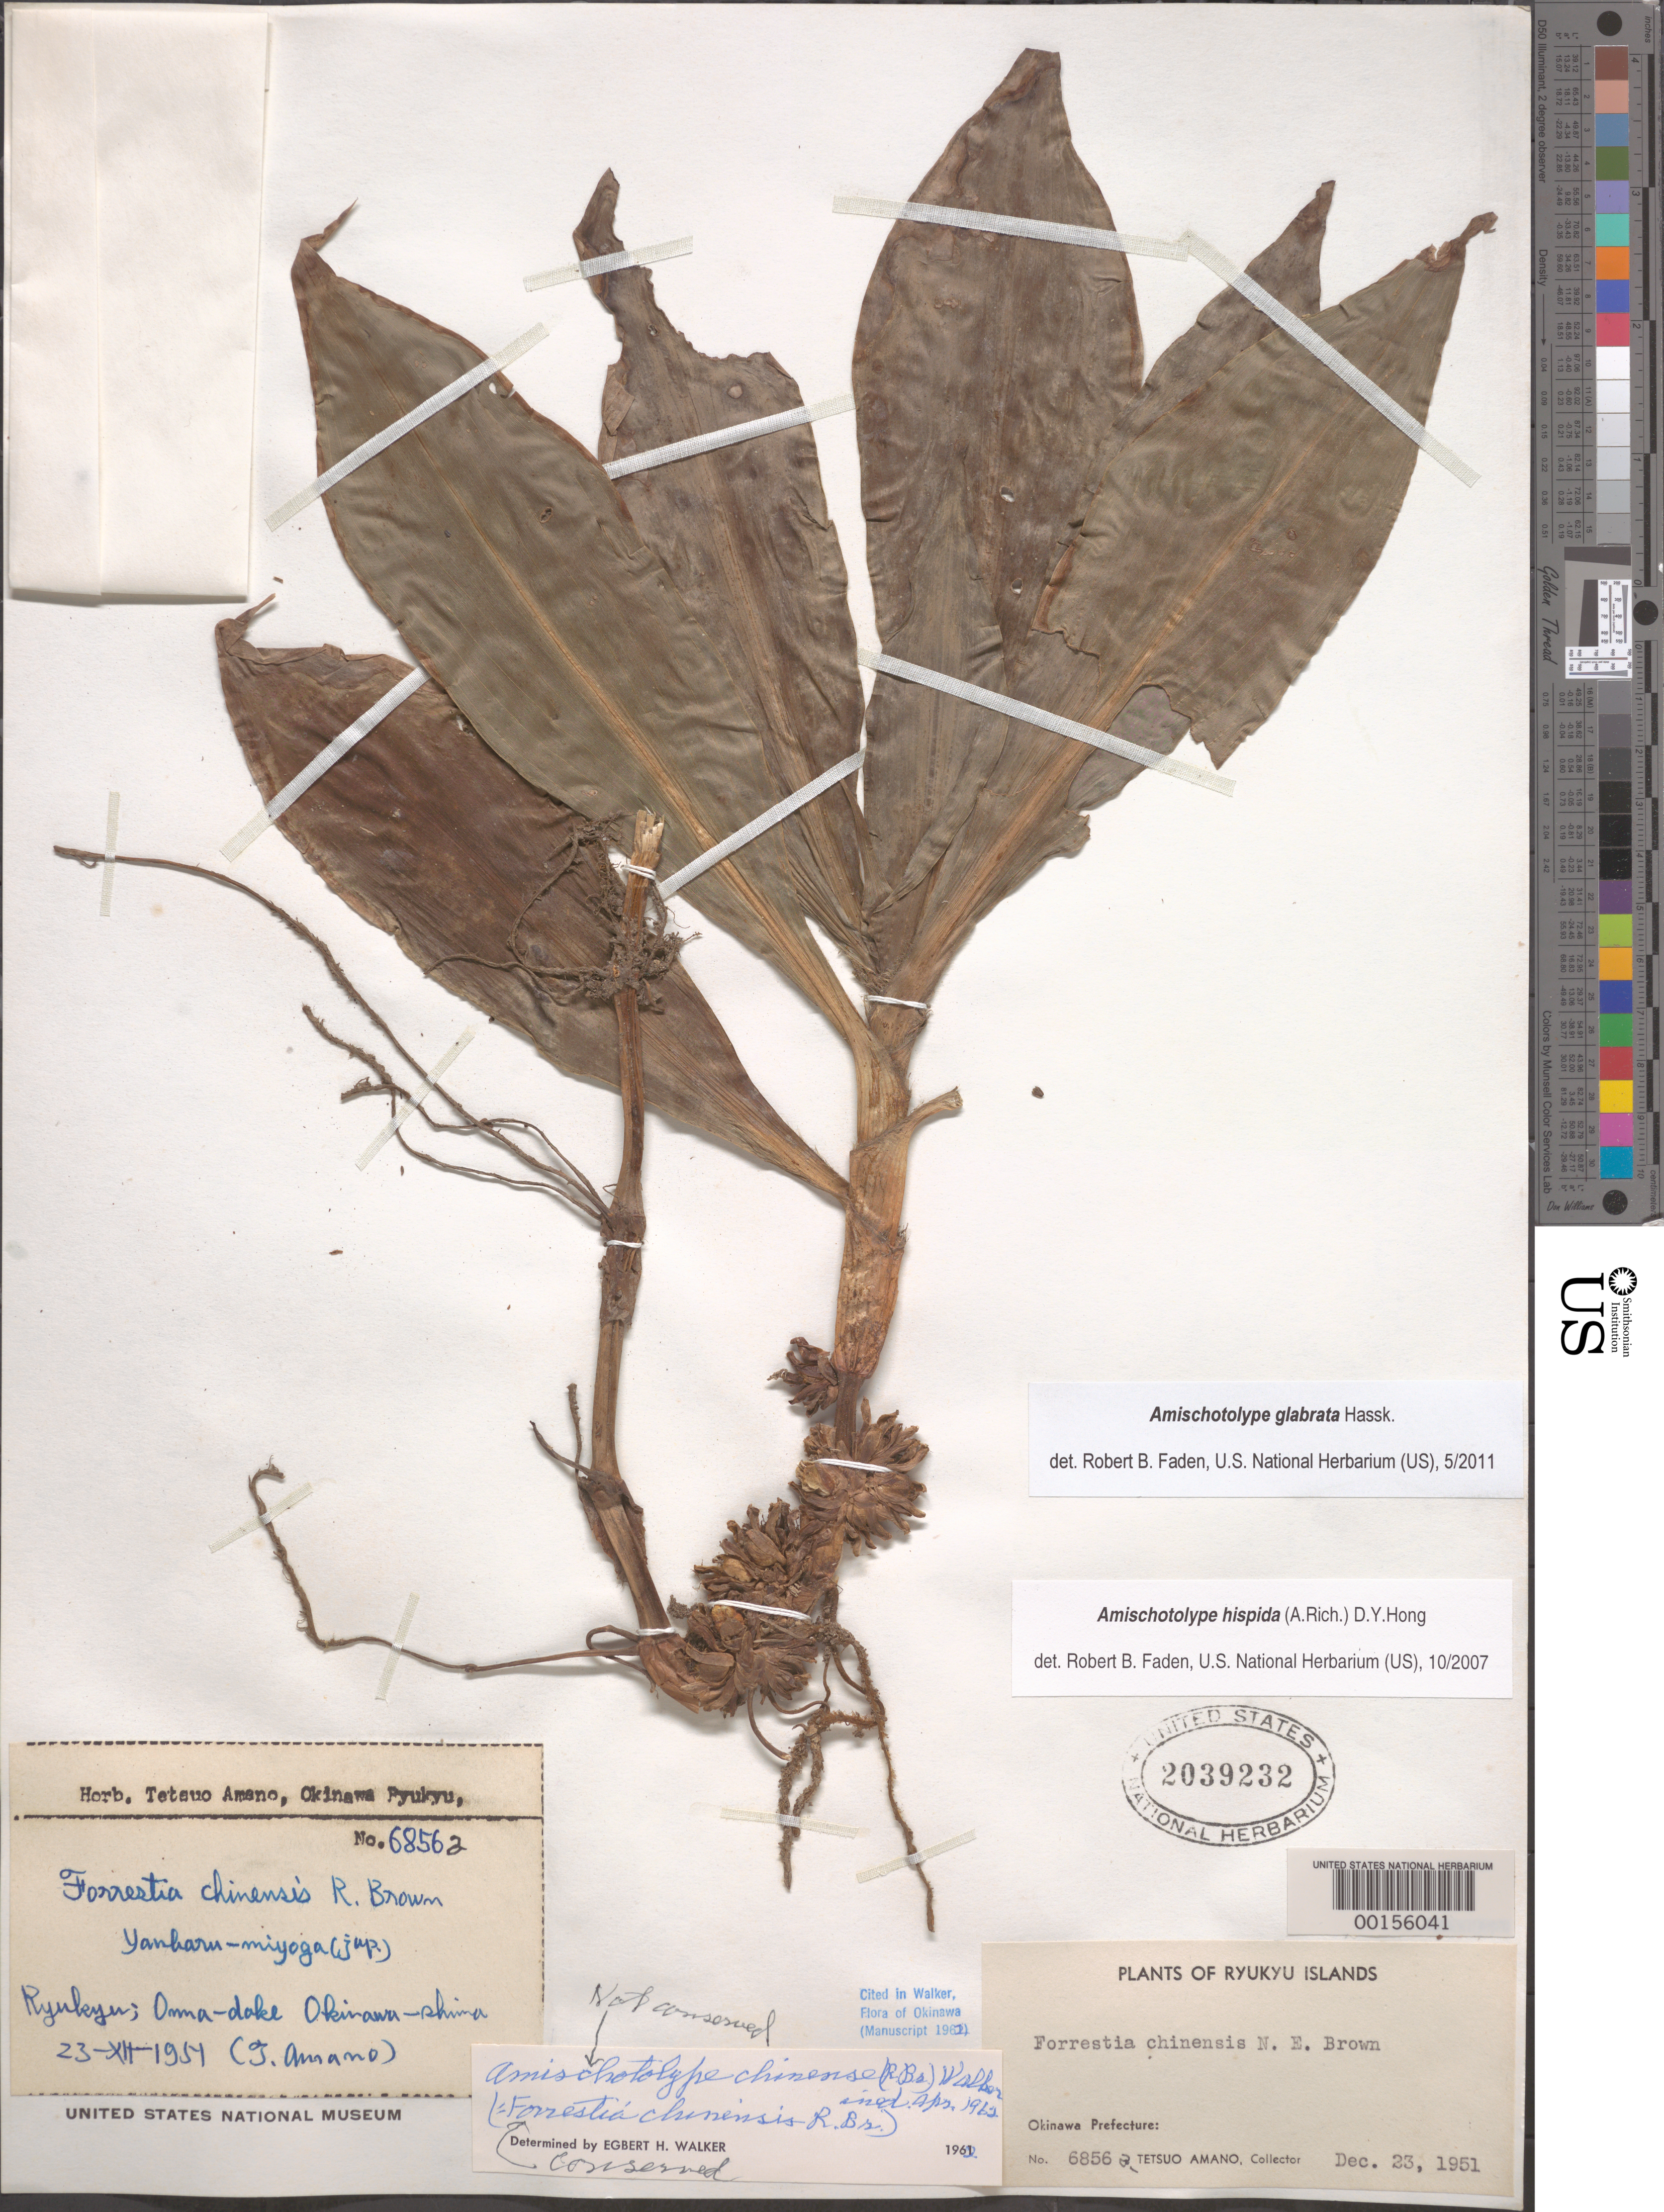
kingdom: Plantae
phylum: Tracheophyta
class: Liliopsida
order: Commelinales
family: Commelinaceae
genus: Amischotolype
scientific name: Amischotolype glabrata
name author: Hassk.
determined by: Faden, Robert B., (US), Smithsonian Institution - National Museum of Natural History (UNITED STATES)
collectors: T. Amano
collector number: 6856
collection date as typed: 23 Dec 1951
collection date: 1951-12-23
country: Japan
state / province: Okinawa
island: Ryukyu Is.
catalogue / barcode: US 2039232